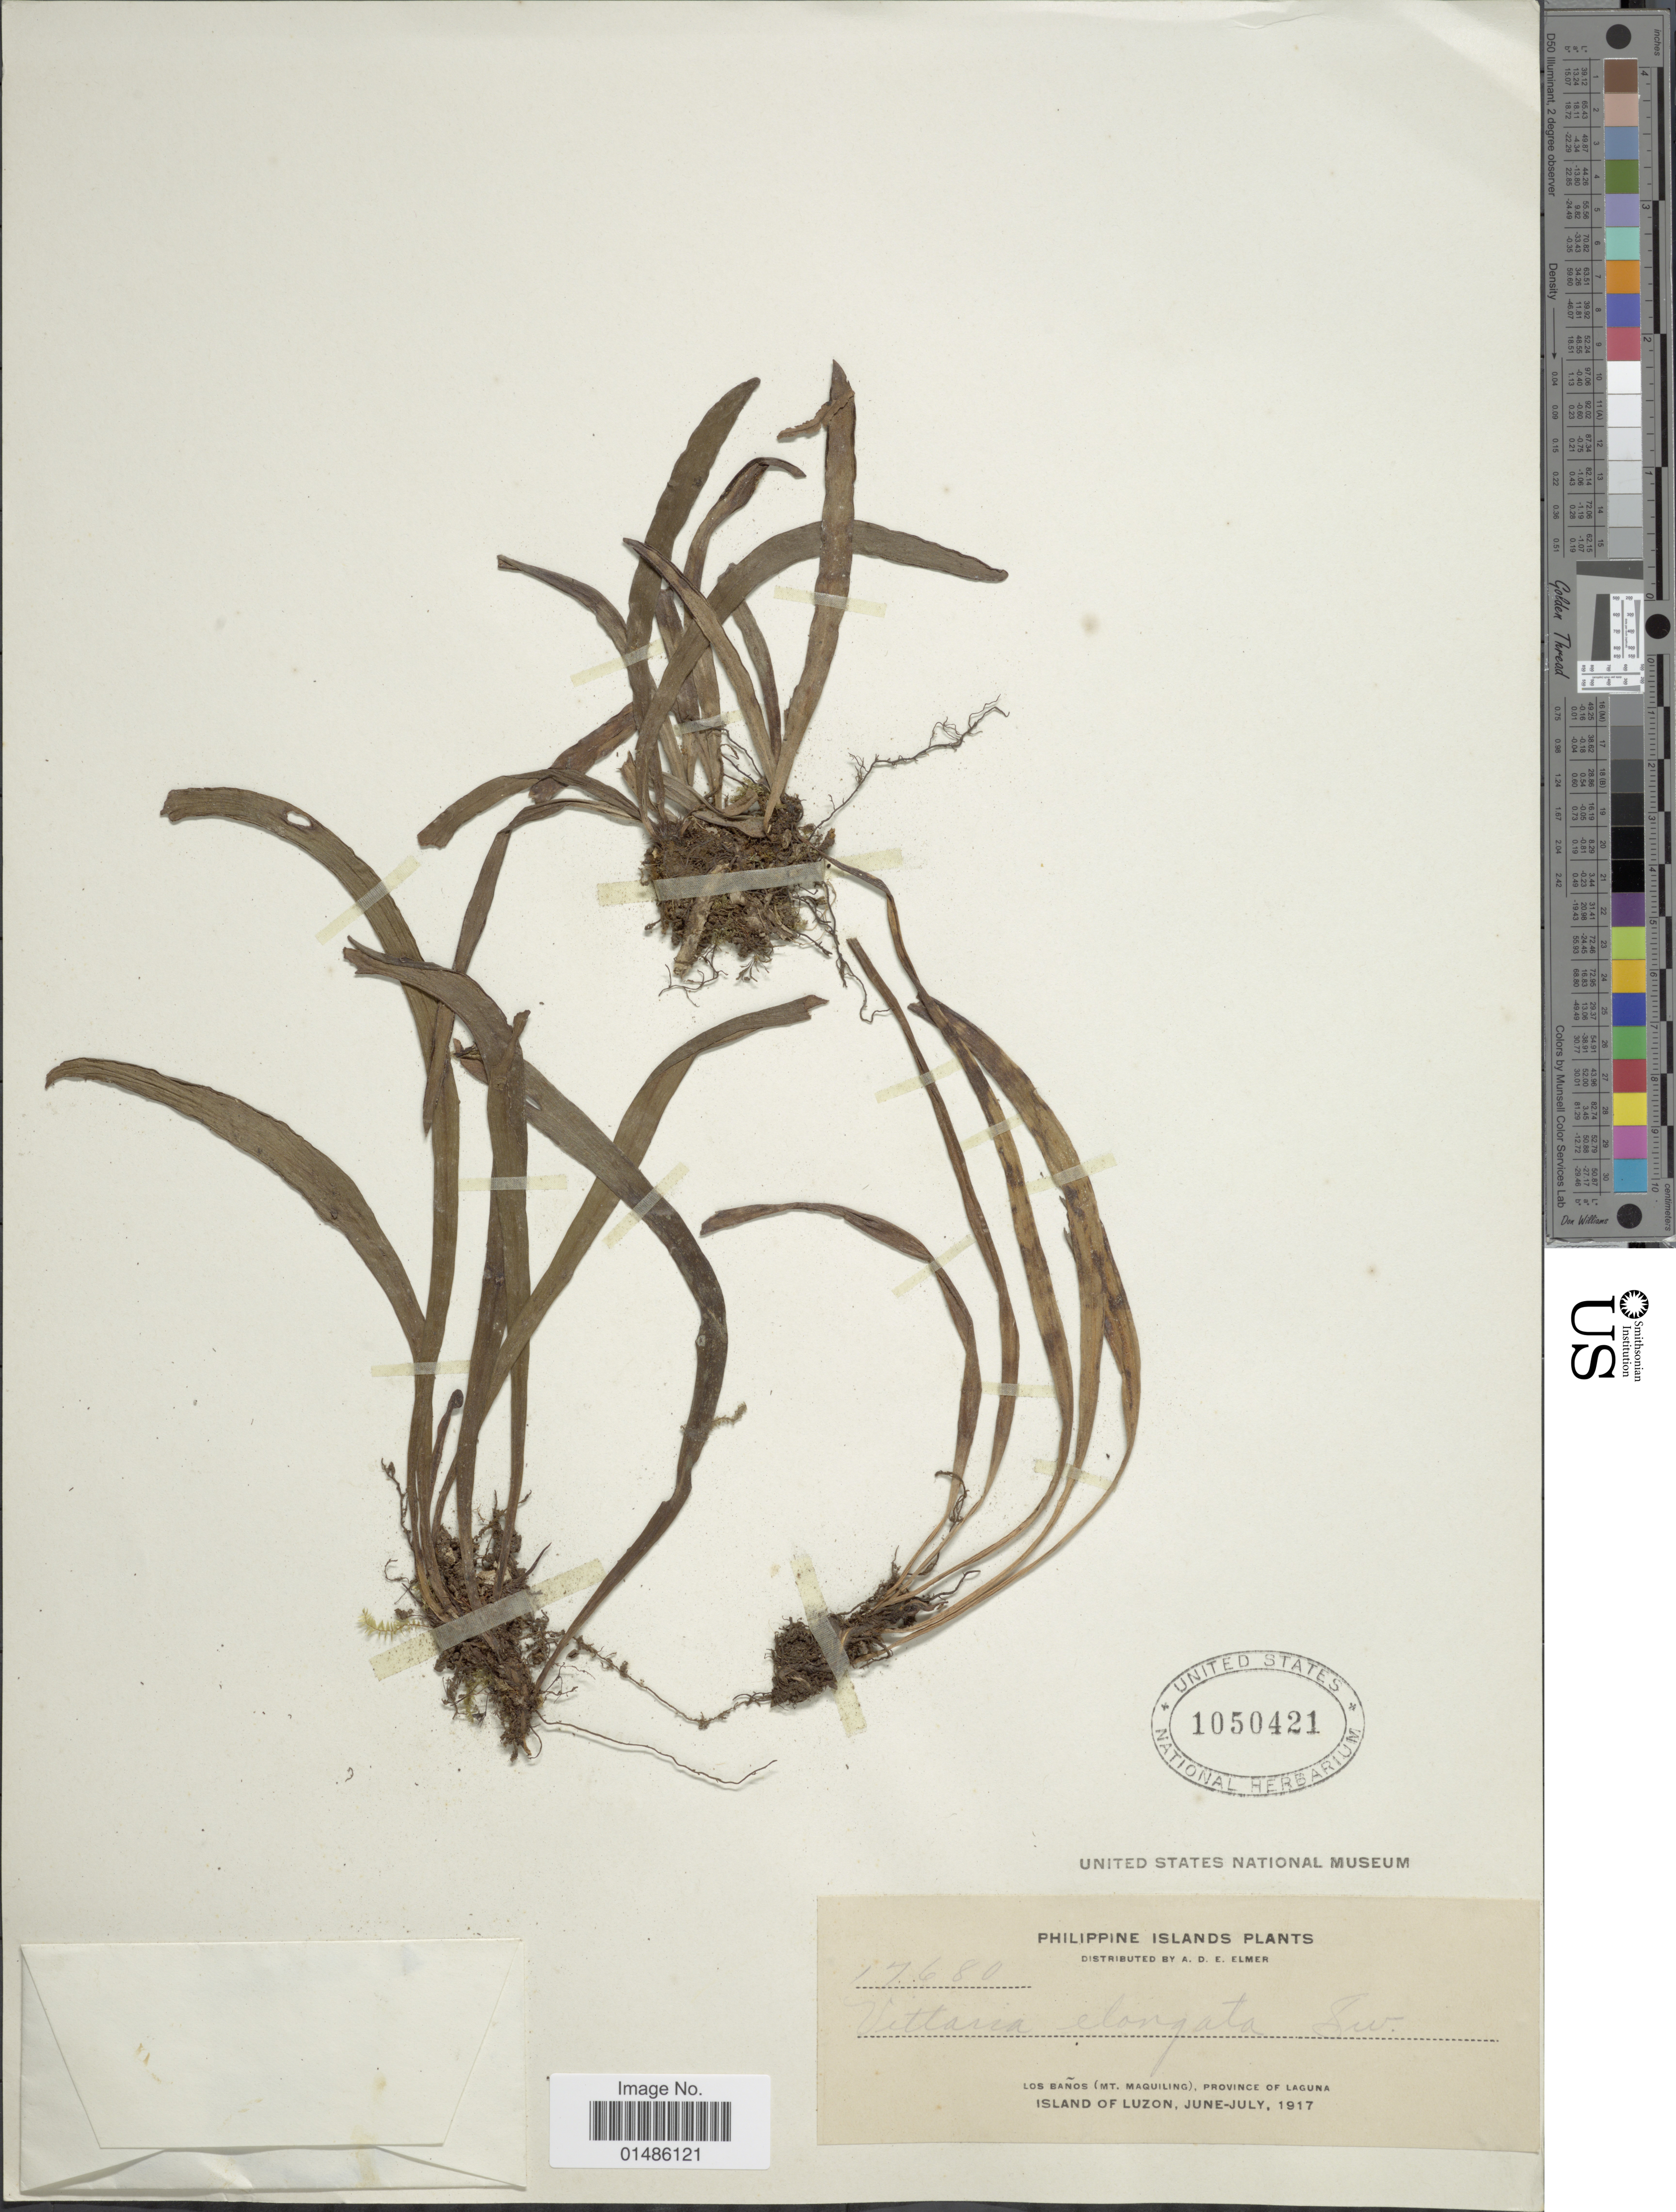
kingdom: Plantae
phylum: Tracheophyta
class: Polypodiopsida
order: Polypodiales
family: Pteridaceae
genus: Haplopteris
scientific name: Haplopteris elongata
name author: (Sw.) Crane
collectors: A. D. E. Elmer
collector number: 17680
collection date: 1917-06/1917-07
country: Philippines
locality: Los Baños (Mt. Maquiling), Province of Laguna. Island of Luzon.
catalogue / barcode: US 1050421